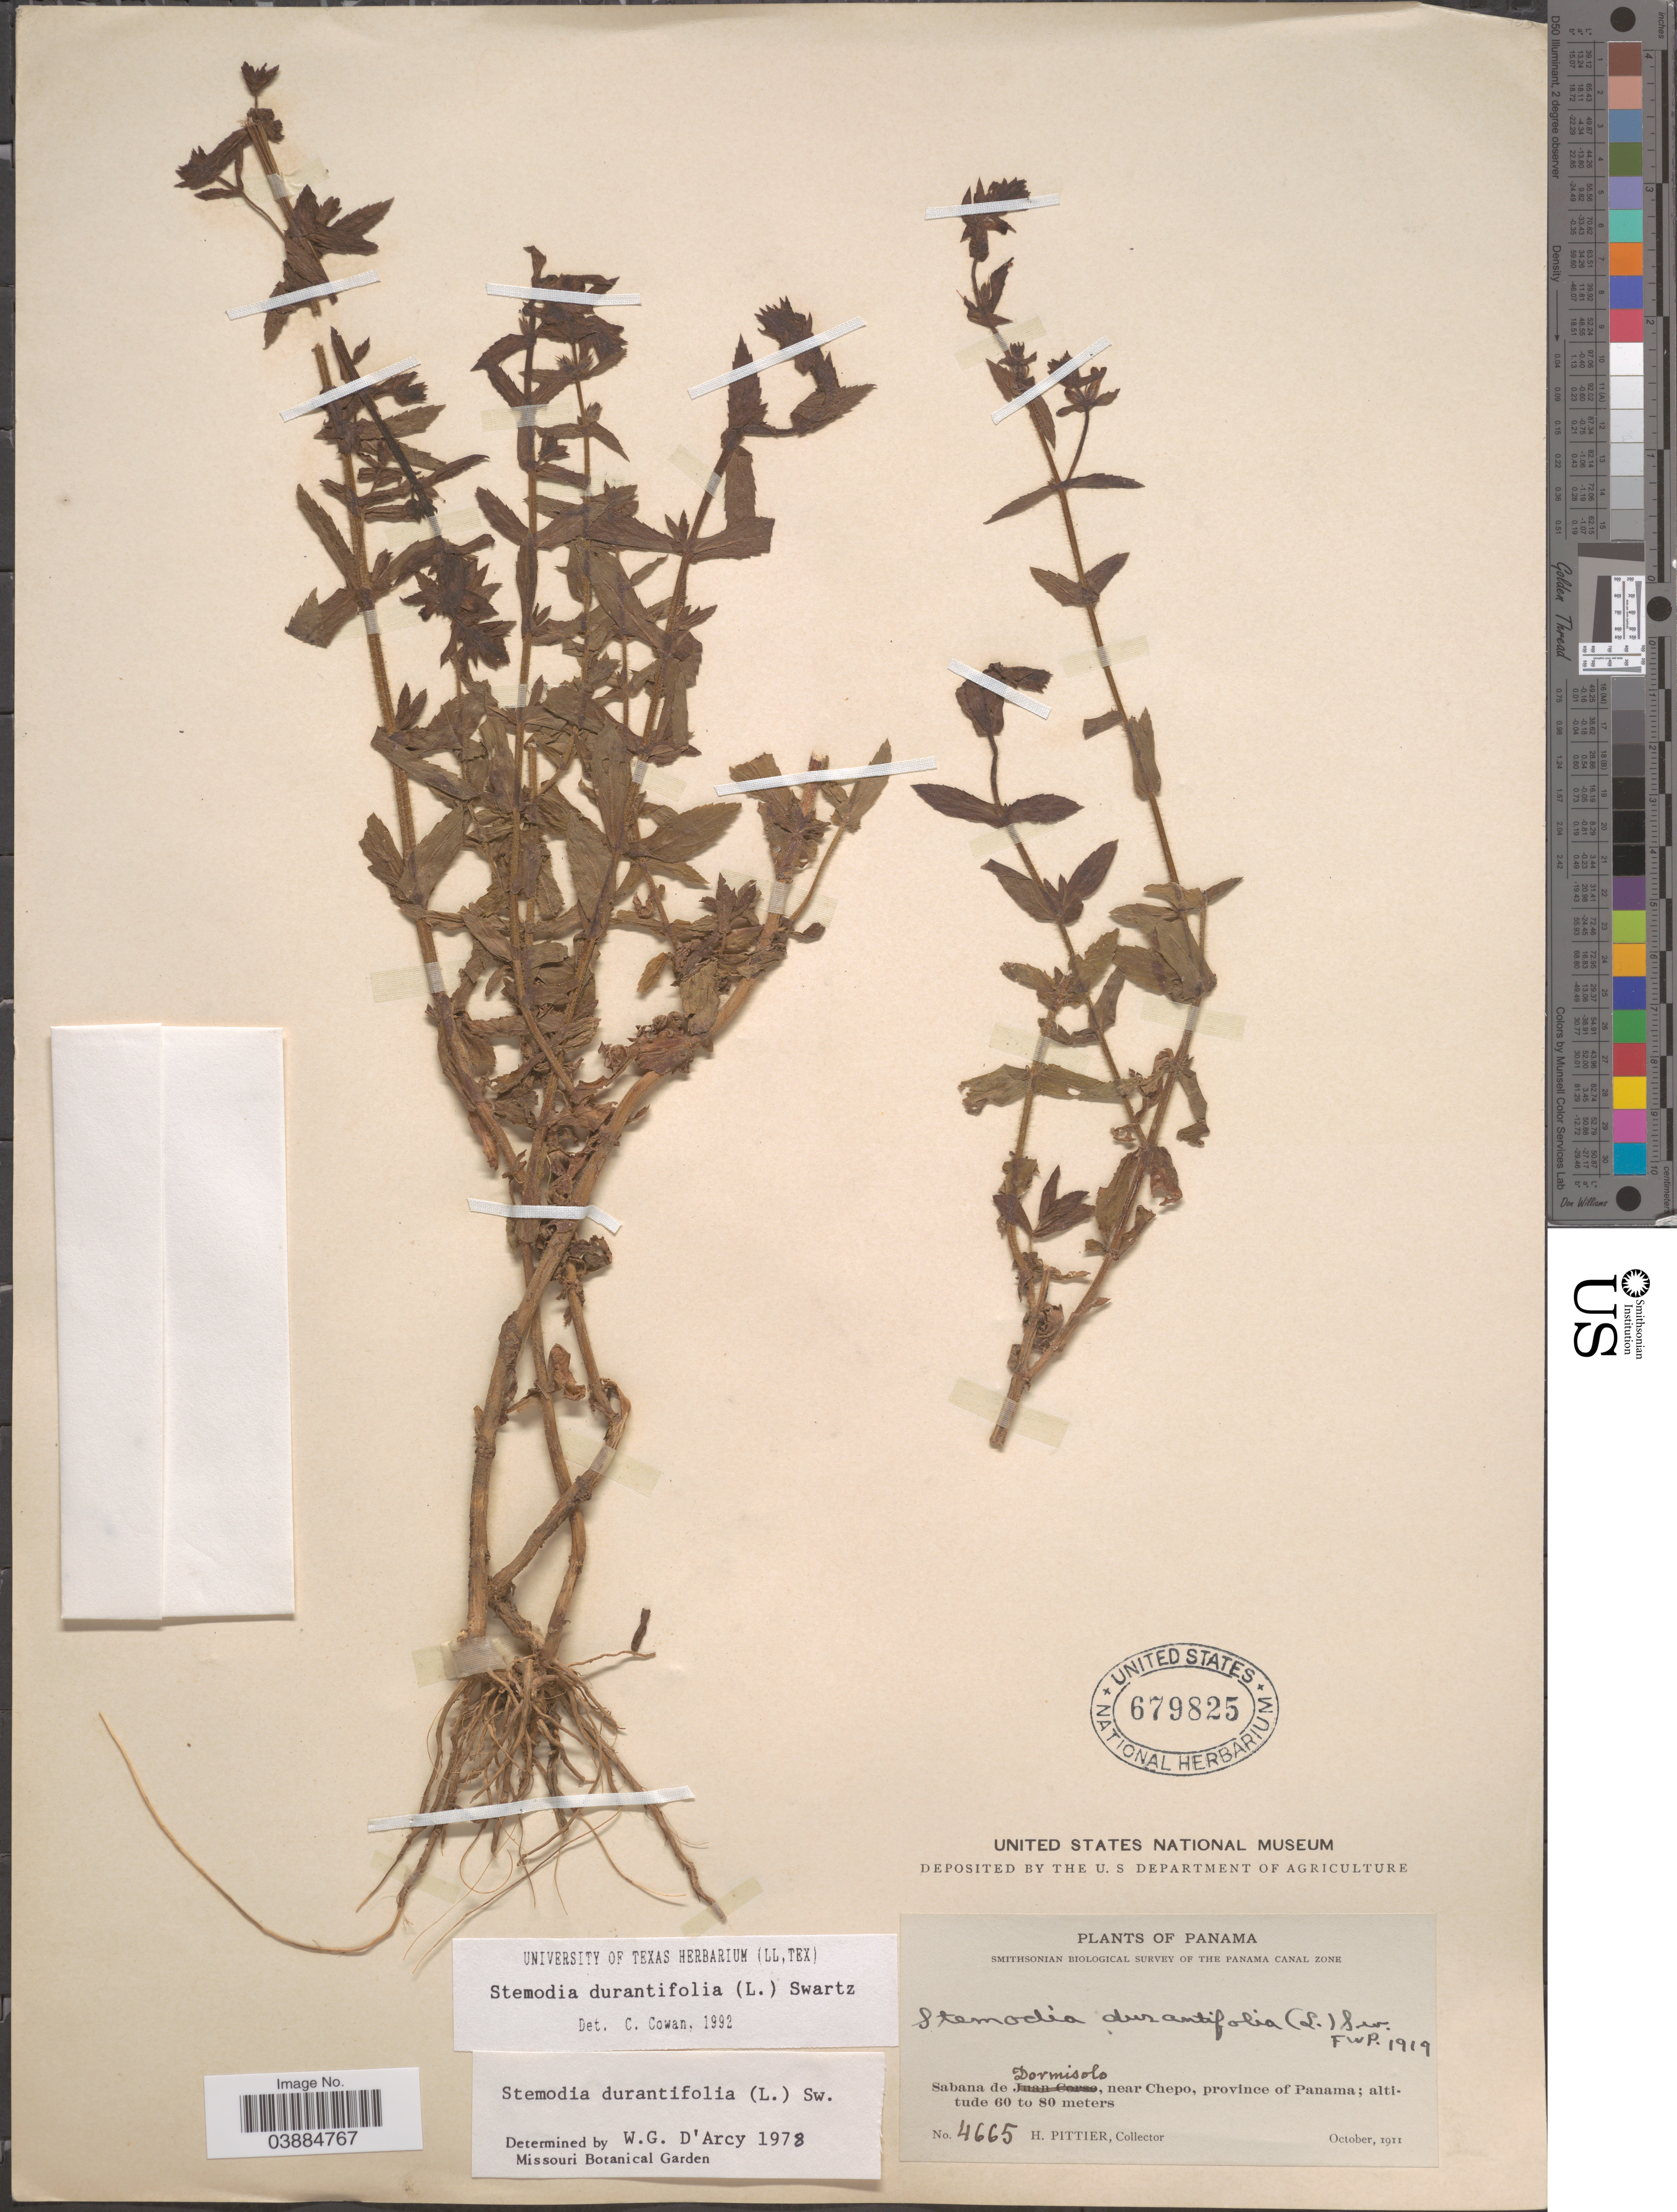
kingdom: Plantae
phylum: Tracheophyta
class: Magnoliopsida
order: Lamiales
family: Plantaginaceae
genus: Stemodia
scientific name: Stemodia durantifolia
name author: (L.) Sw.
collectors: H. F. Pittier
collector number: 4665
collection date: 1911-10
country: Panama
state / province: Panamá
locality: Sabana de Dormisolo near Chepo.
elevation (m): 60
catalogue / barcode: US 679825